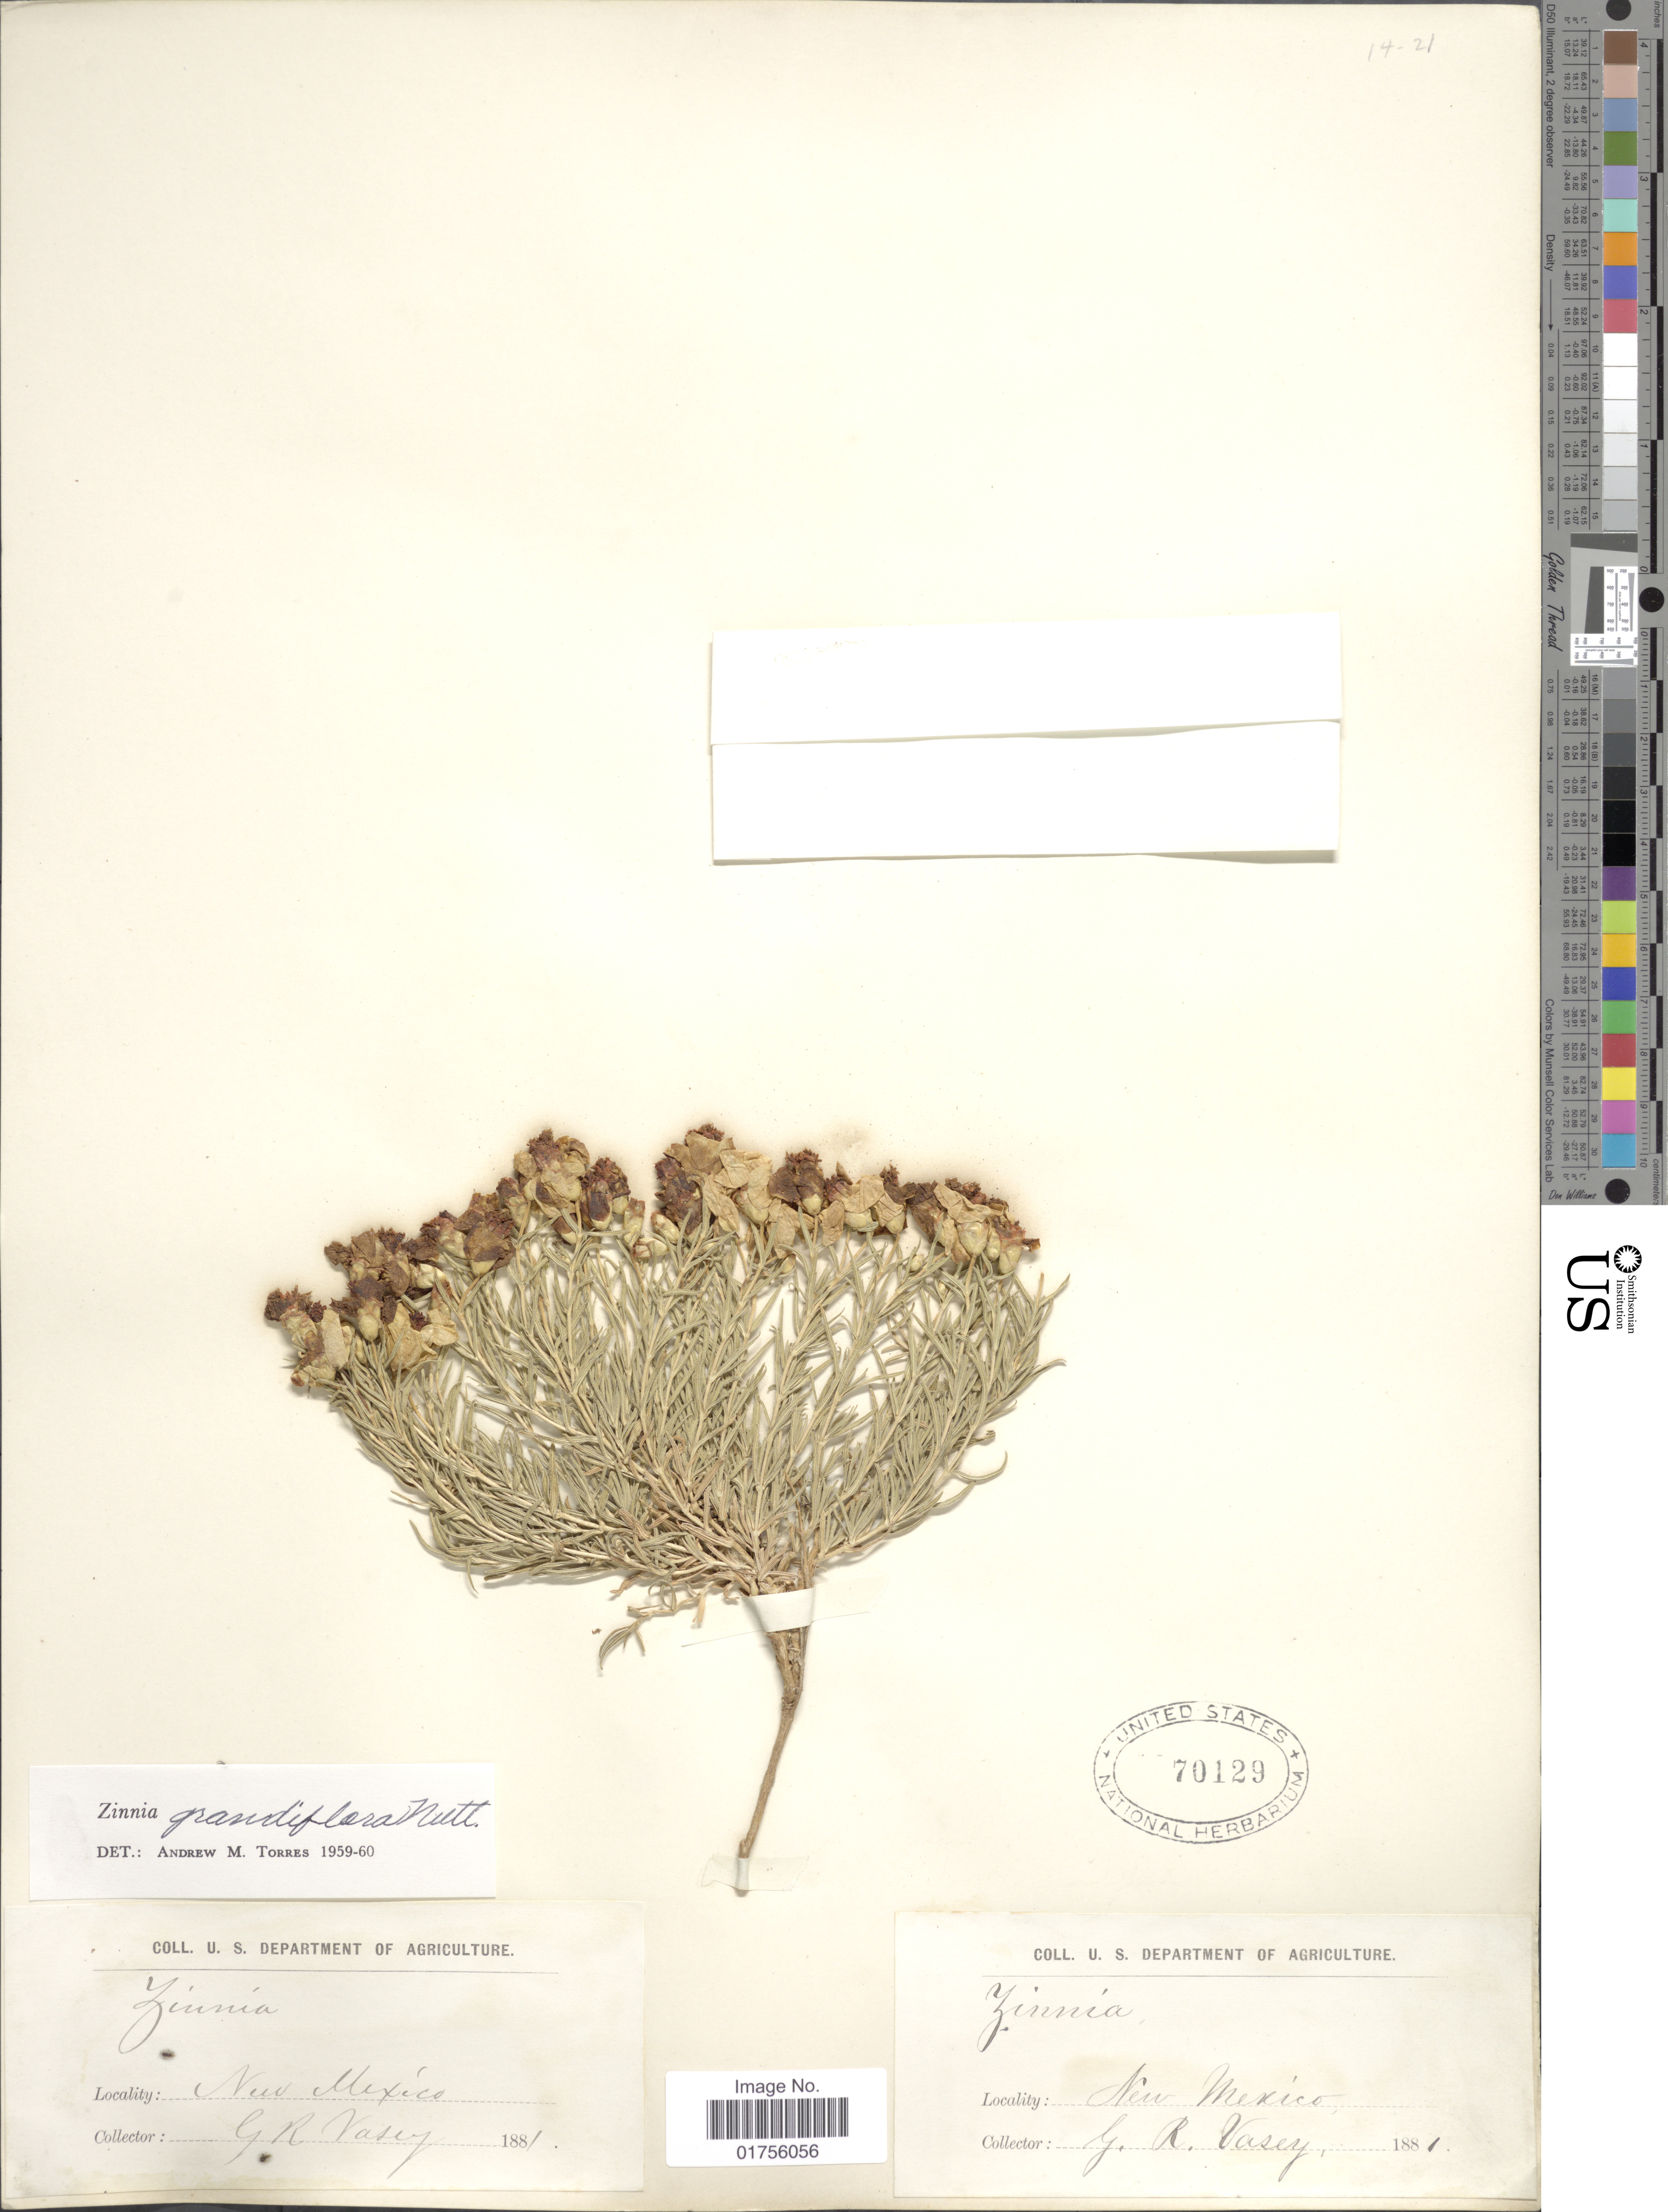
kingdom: Plantae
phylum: Tracheophyta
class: Magnoliopsida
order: Asterales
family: Asteraceae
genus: Zinnia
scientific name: Zinnia grandiflora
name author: Nutt.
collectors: G. R. Vasey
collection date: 1881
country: United States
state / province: New Mexico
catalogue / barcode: US 70129